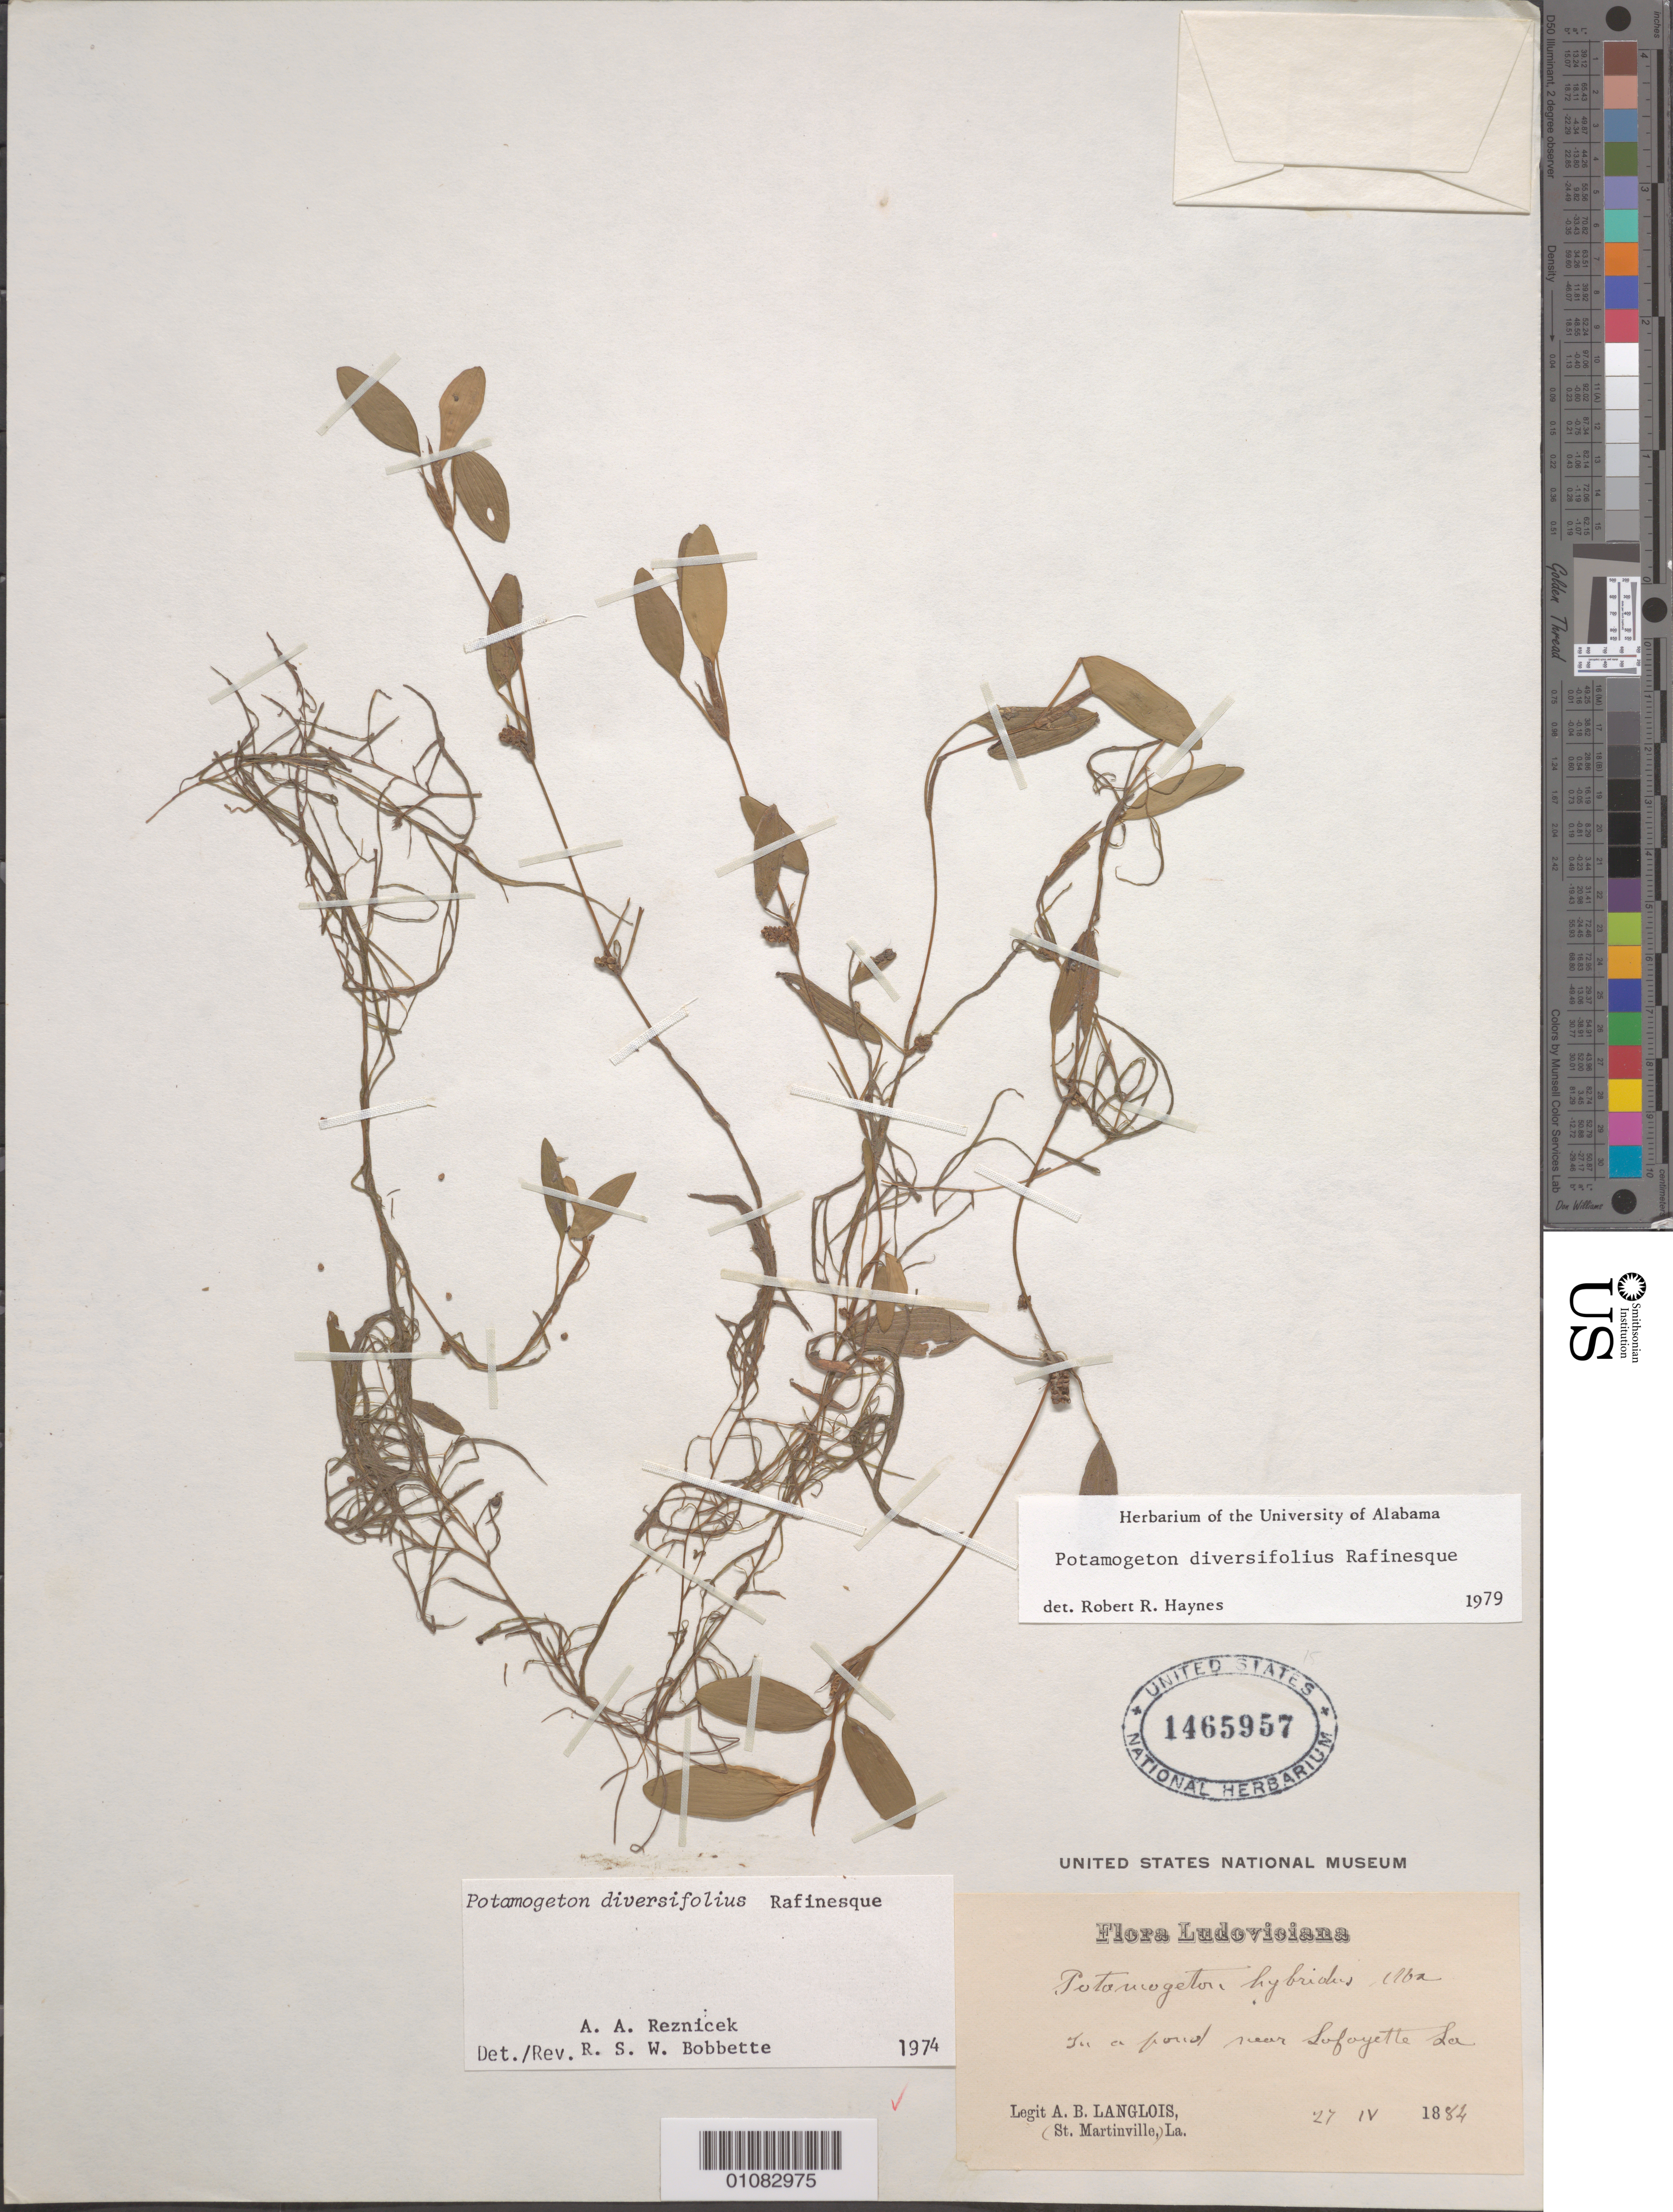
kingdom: Plantae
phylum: Tracheophyta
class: Liliopsida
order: Alismatales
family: Potamogetonaceae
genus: Potamogeton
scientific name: Potamogeton diversifolius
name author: Raf.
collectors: A. Langlois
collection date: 1884-04-27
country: United States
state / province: Louisiana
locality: St. Martinville, near Lafayette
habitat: In a pond.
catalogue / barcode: US 1465957